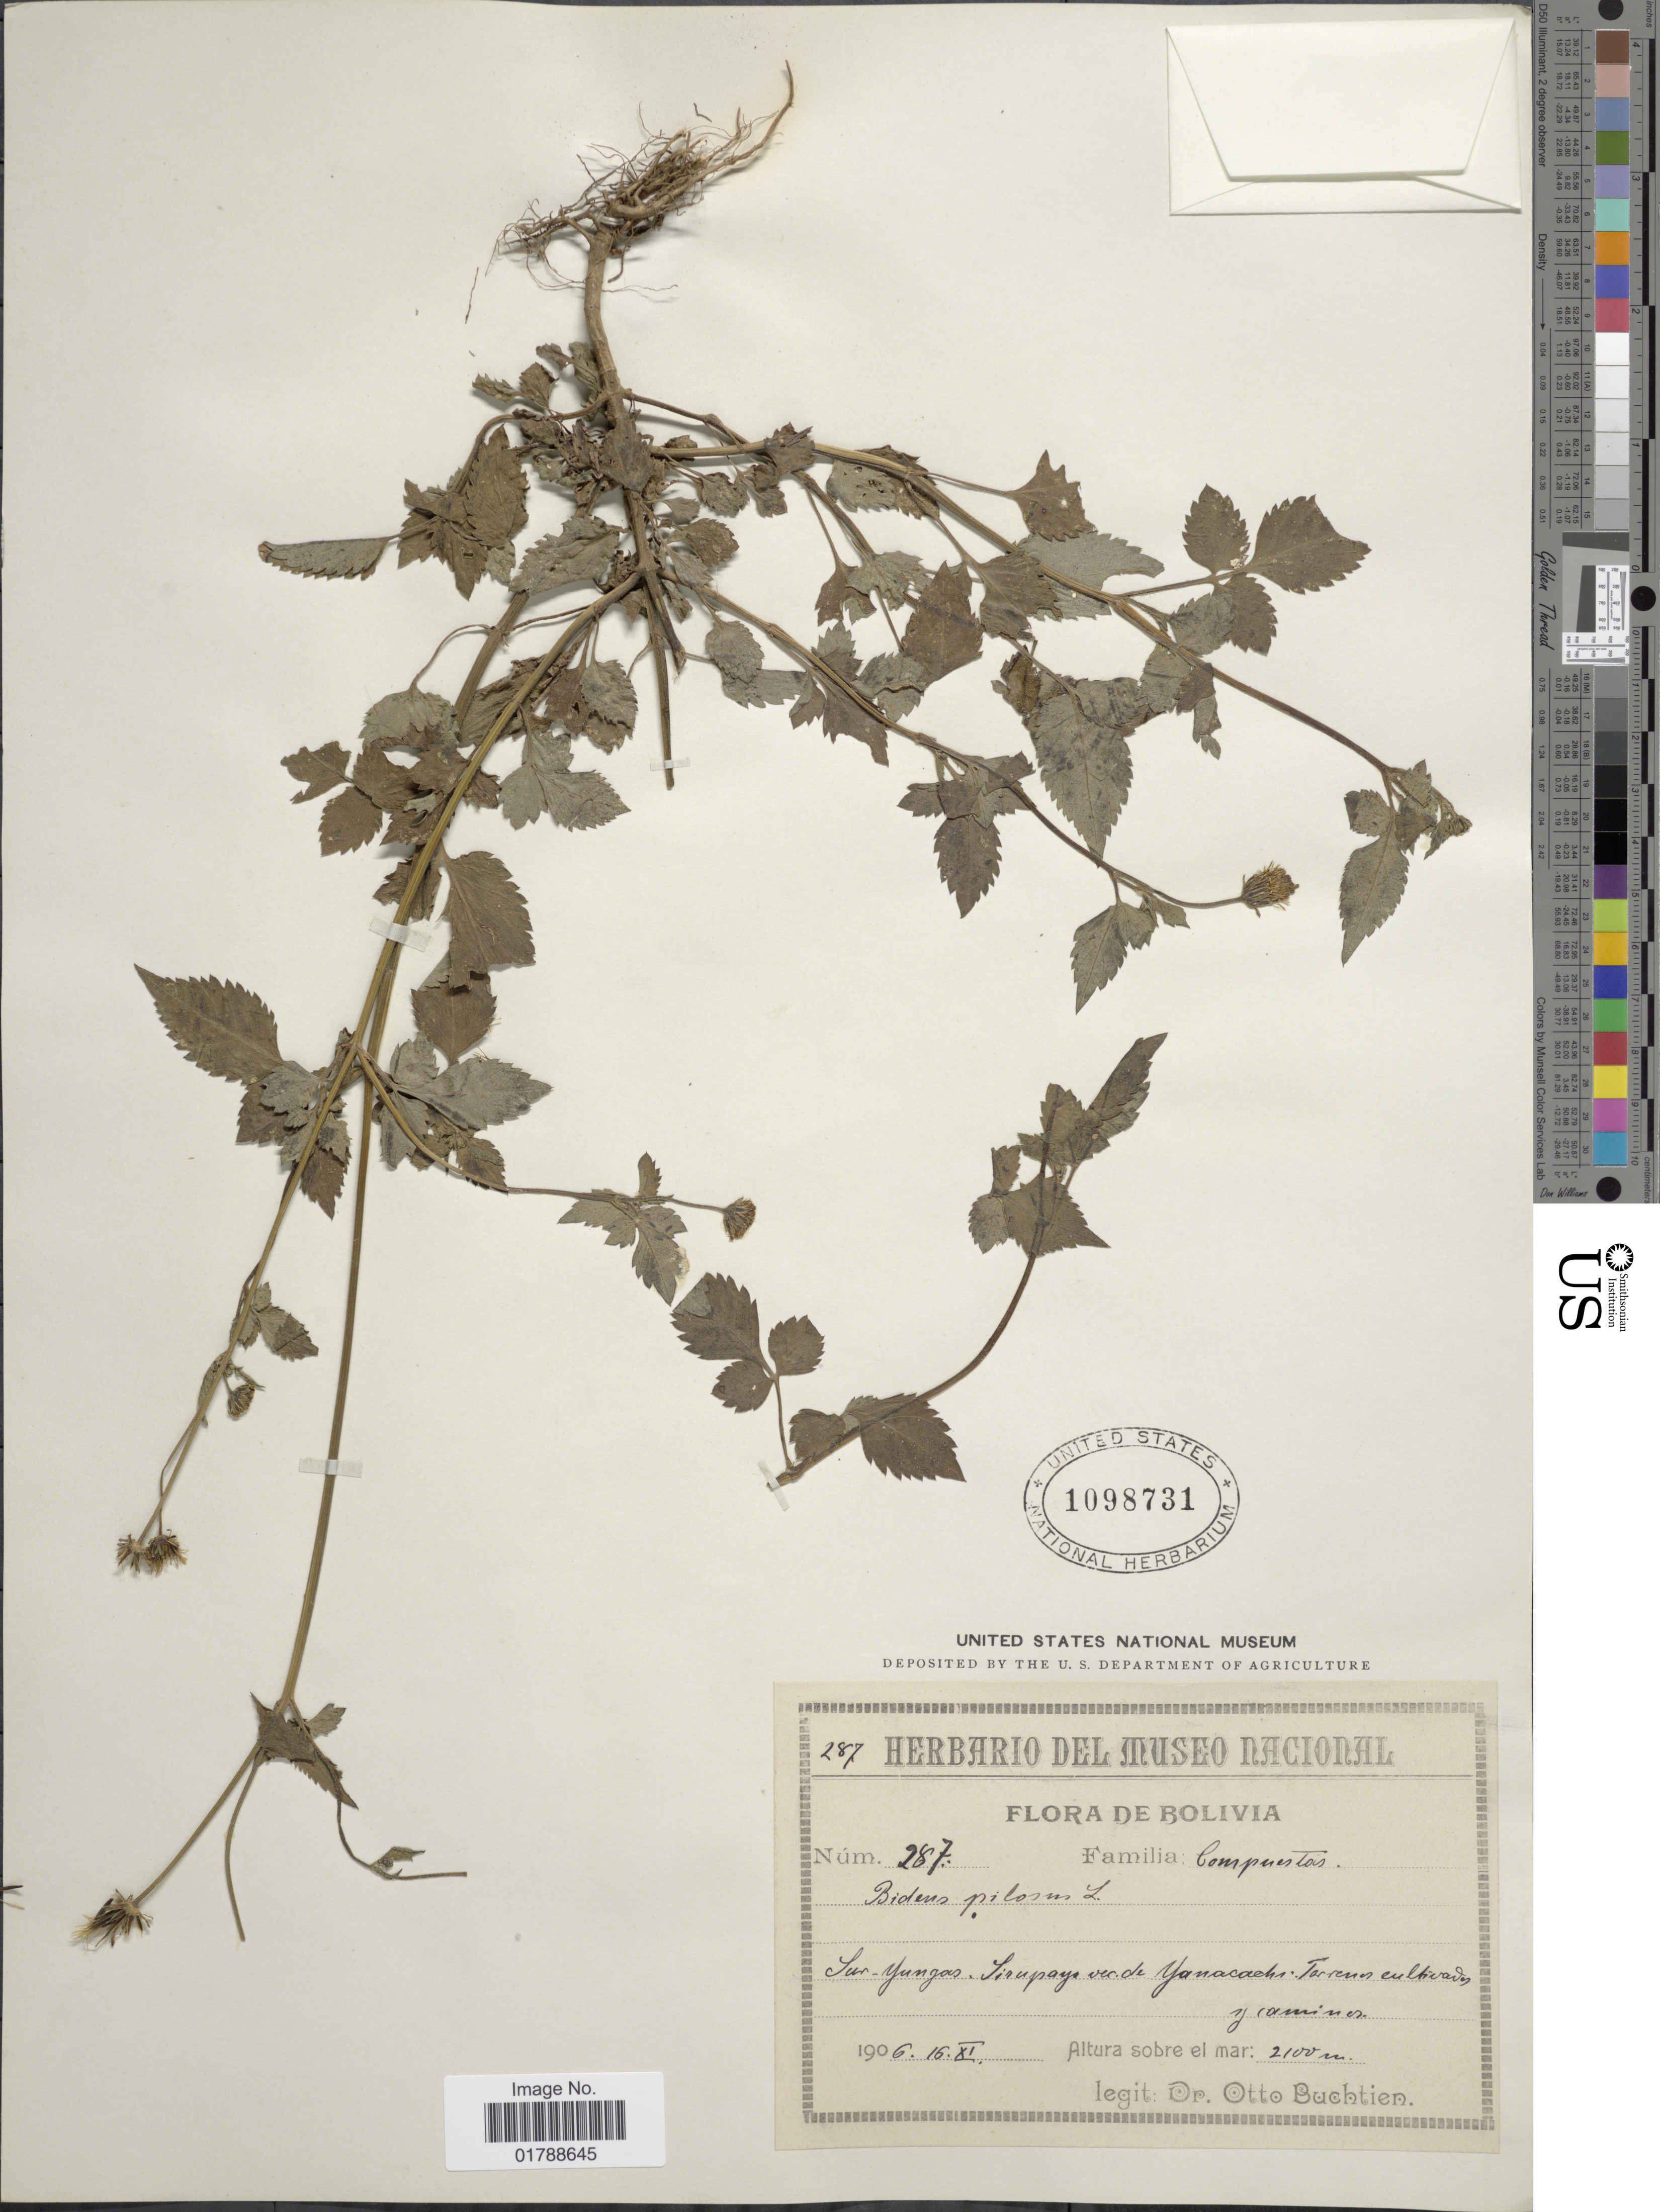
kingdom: Plantae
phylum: Tracheophyta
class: Magnoliopsida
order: Asterales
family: Asteraceae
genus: Bidens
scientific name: Bidens pilosa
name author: L.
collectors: O. Buchtien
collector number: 287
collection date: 1906-11-16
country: Bolivia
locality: Sur - Yungas. Sirupaya ver.de Yanacachi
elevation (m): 2100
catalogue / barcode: US 1098731